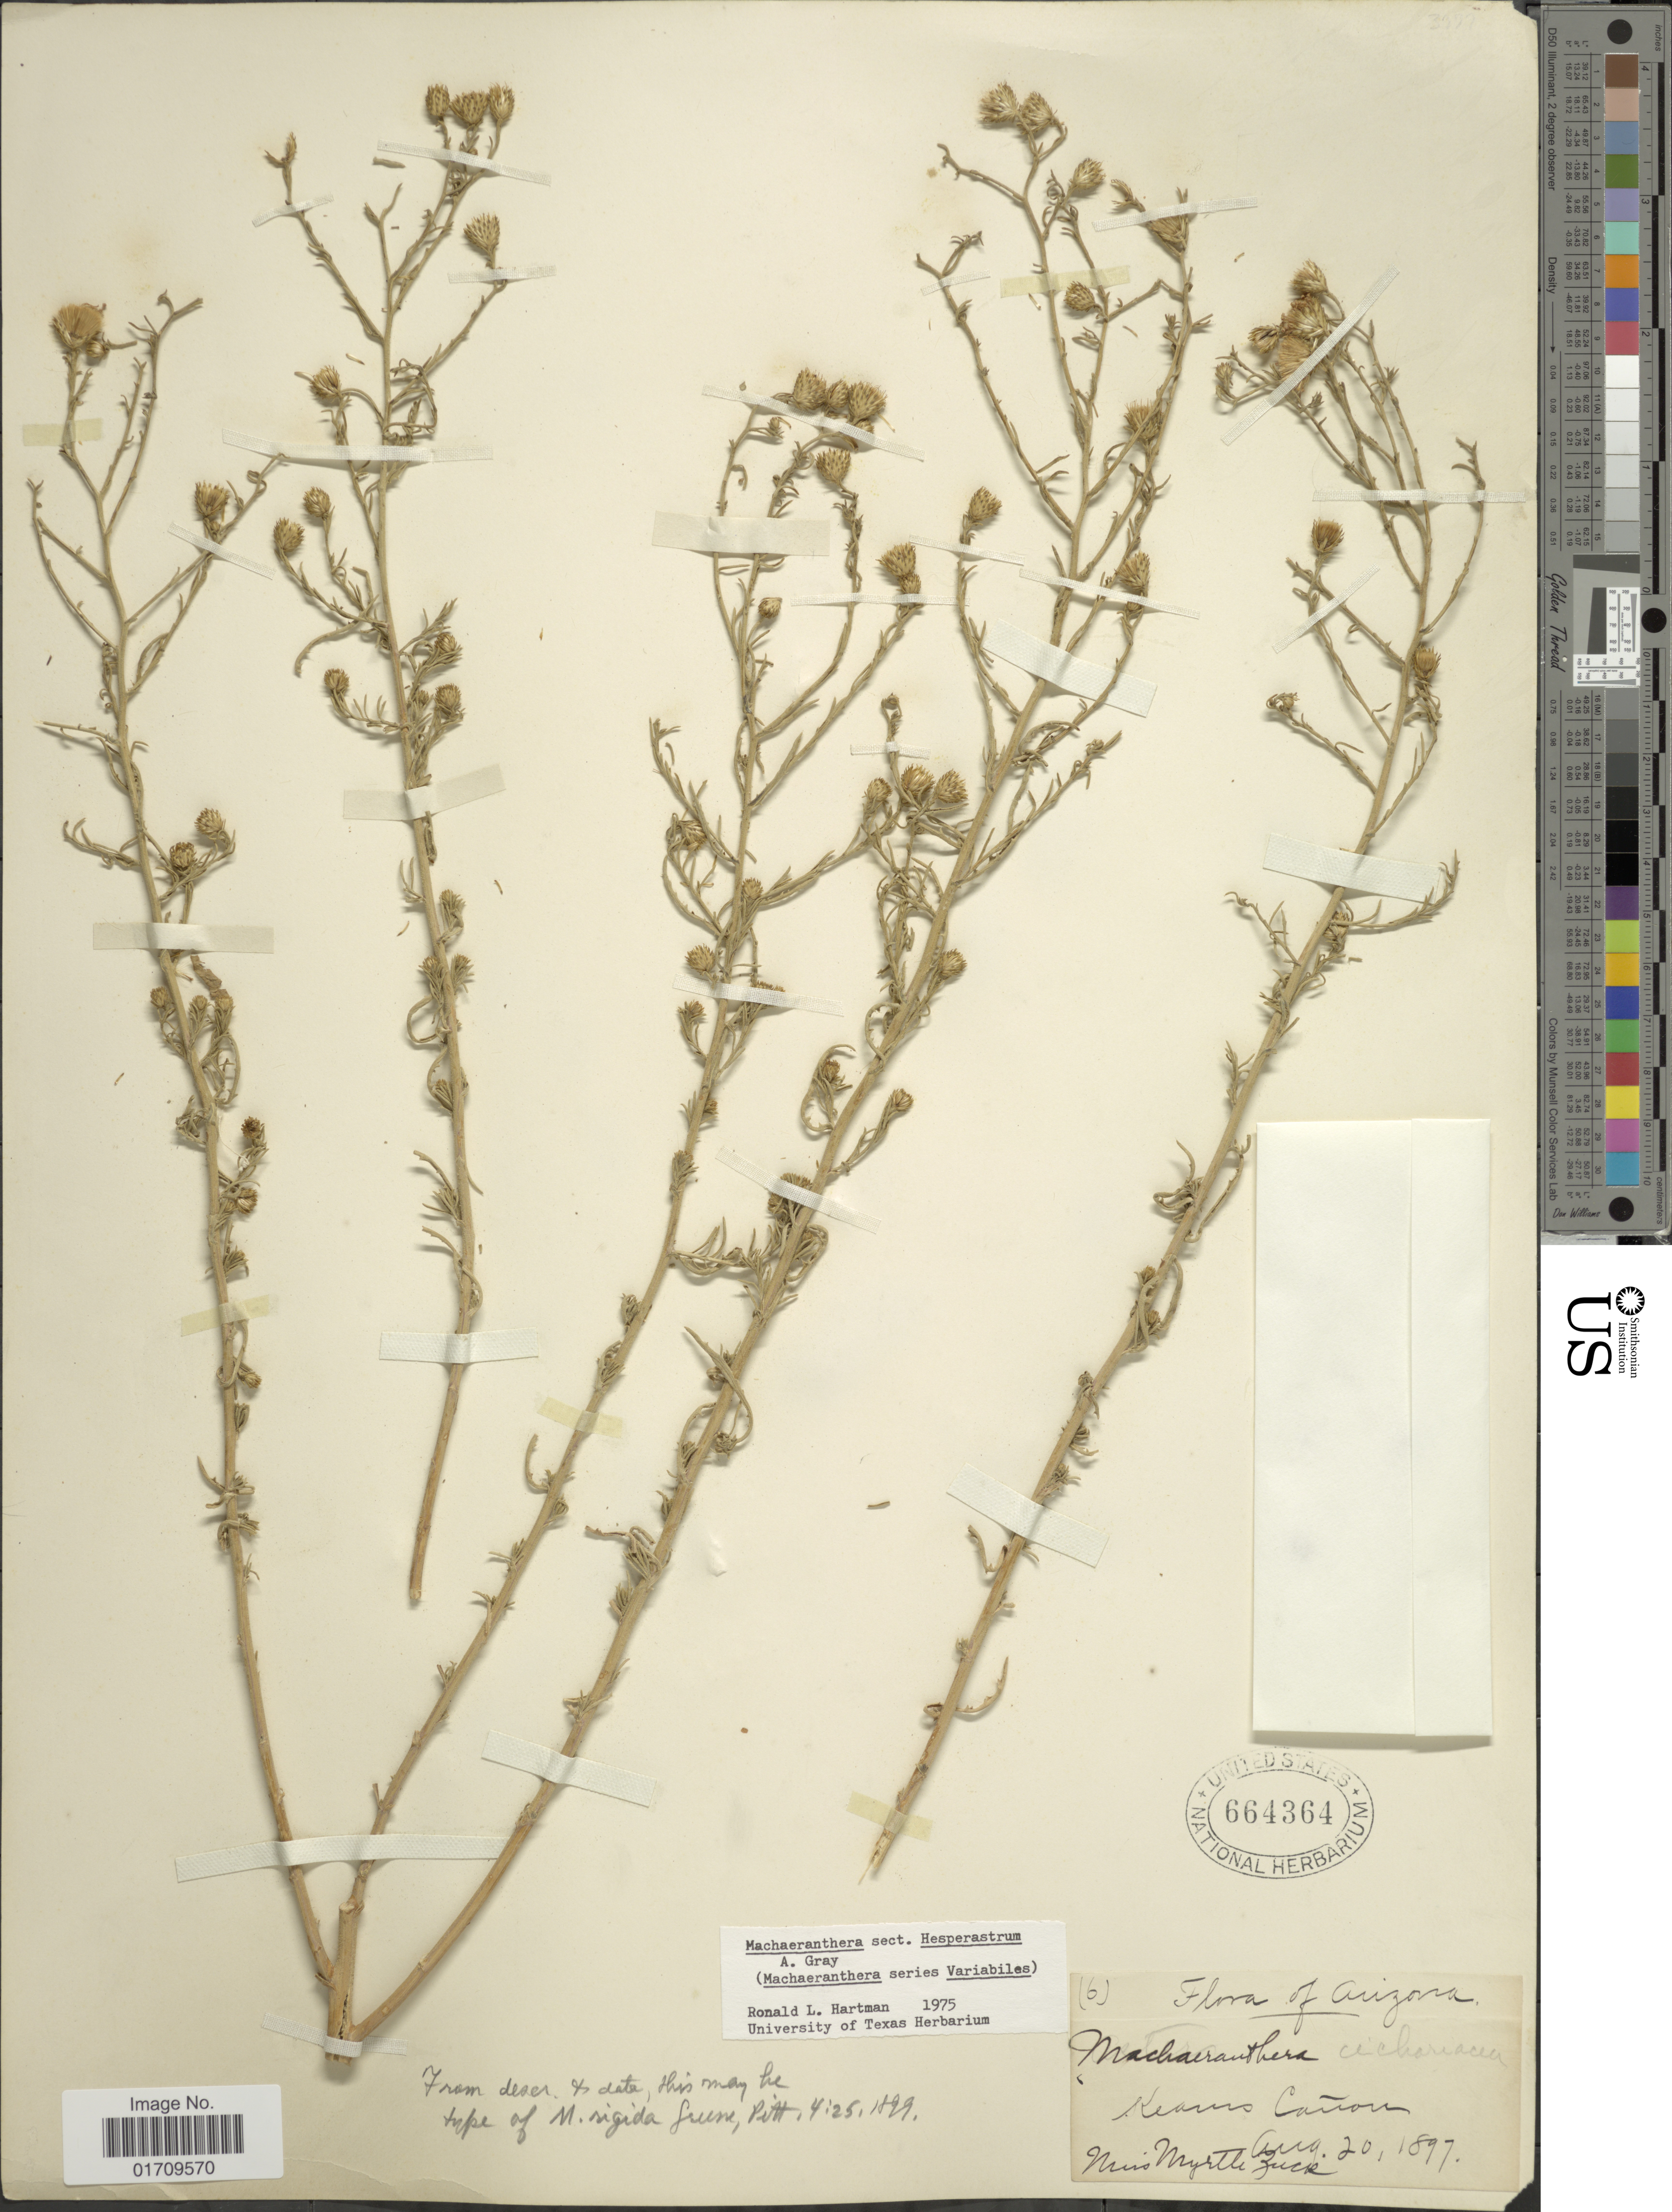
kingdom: Plantae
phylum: Tracheophyta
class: Magnoliopsida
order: Asterales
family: Asteraceae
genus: Machaeranthera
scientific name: Machaeranthera sp.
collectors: M. Zuck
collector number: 6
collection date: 1897-08-20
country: United States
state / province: Arizona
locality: Keams Canon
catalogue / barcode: US 664364